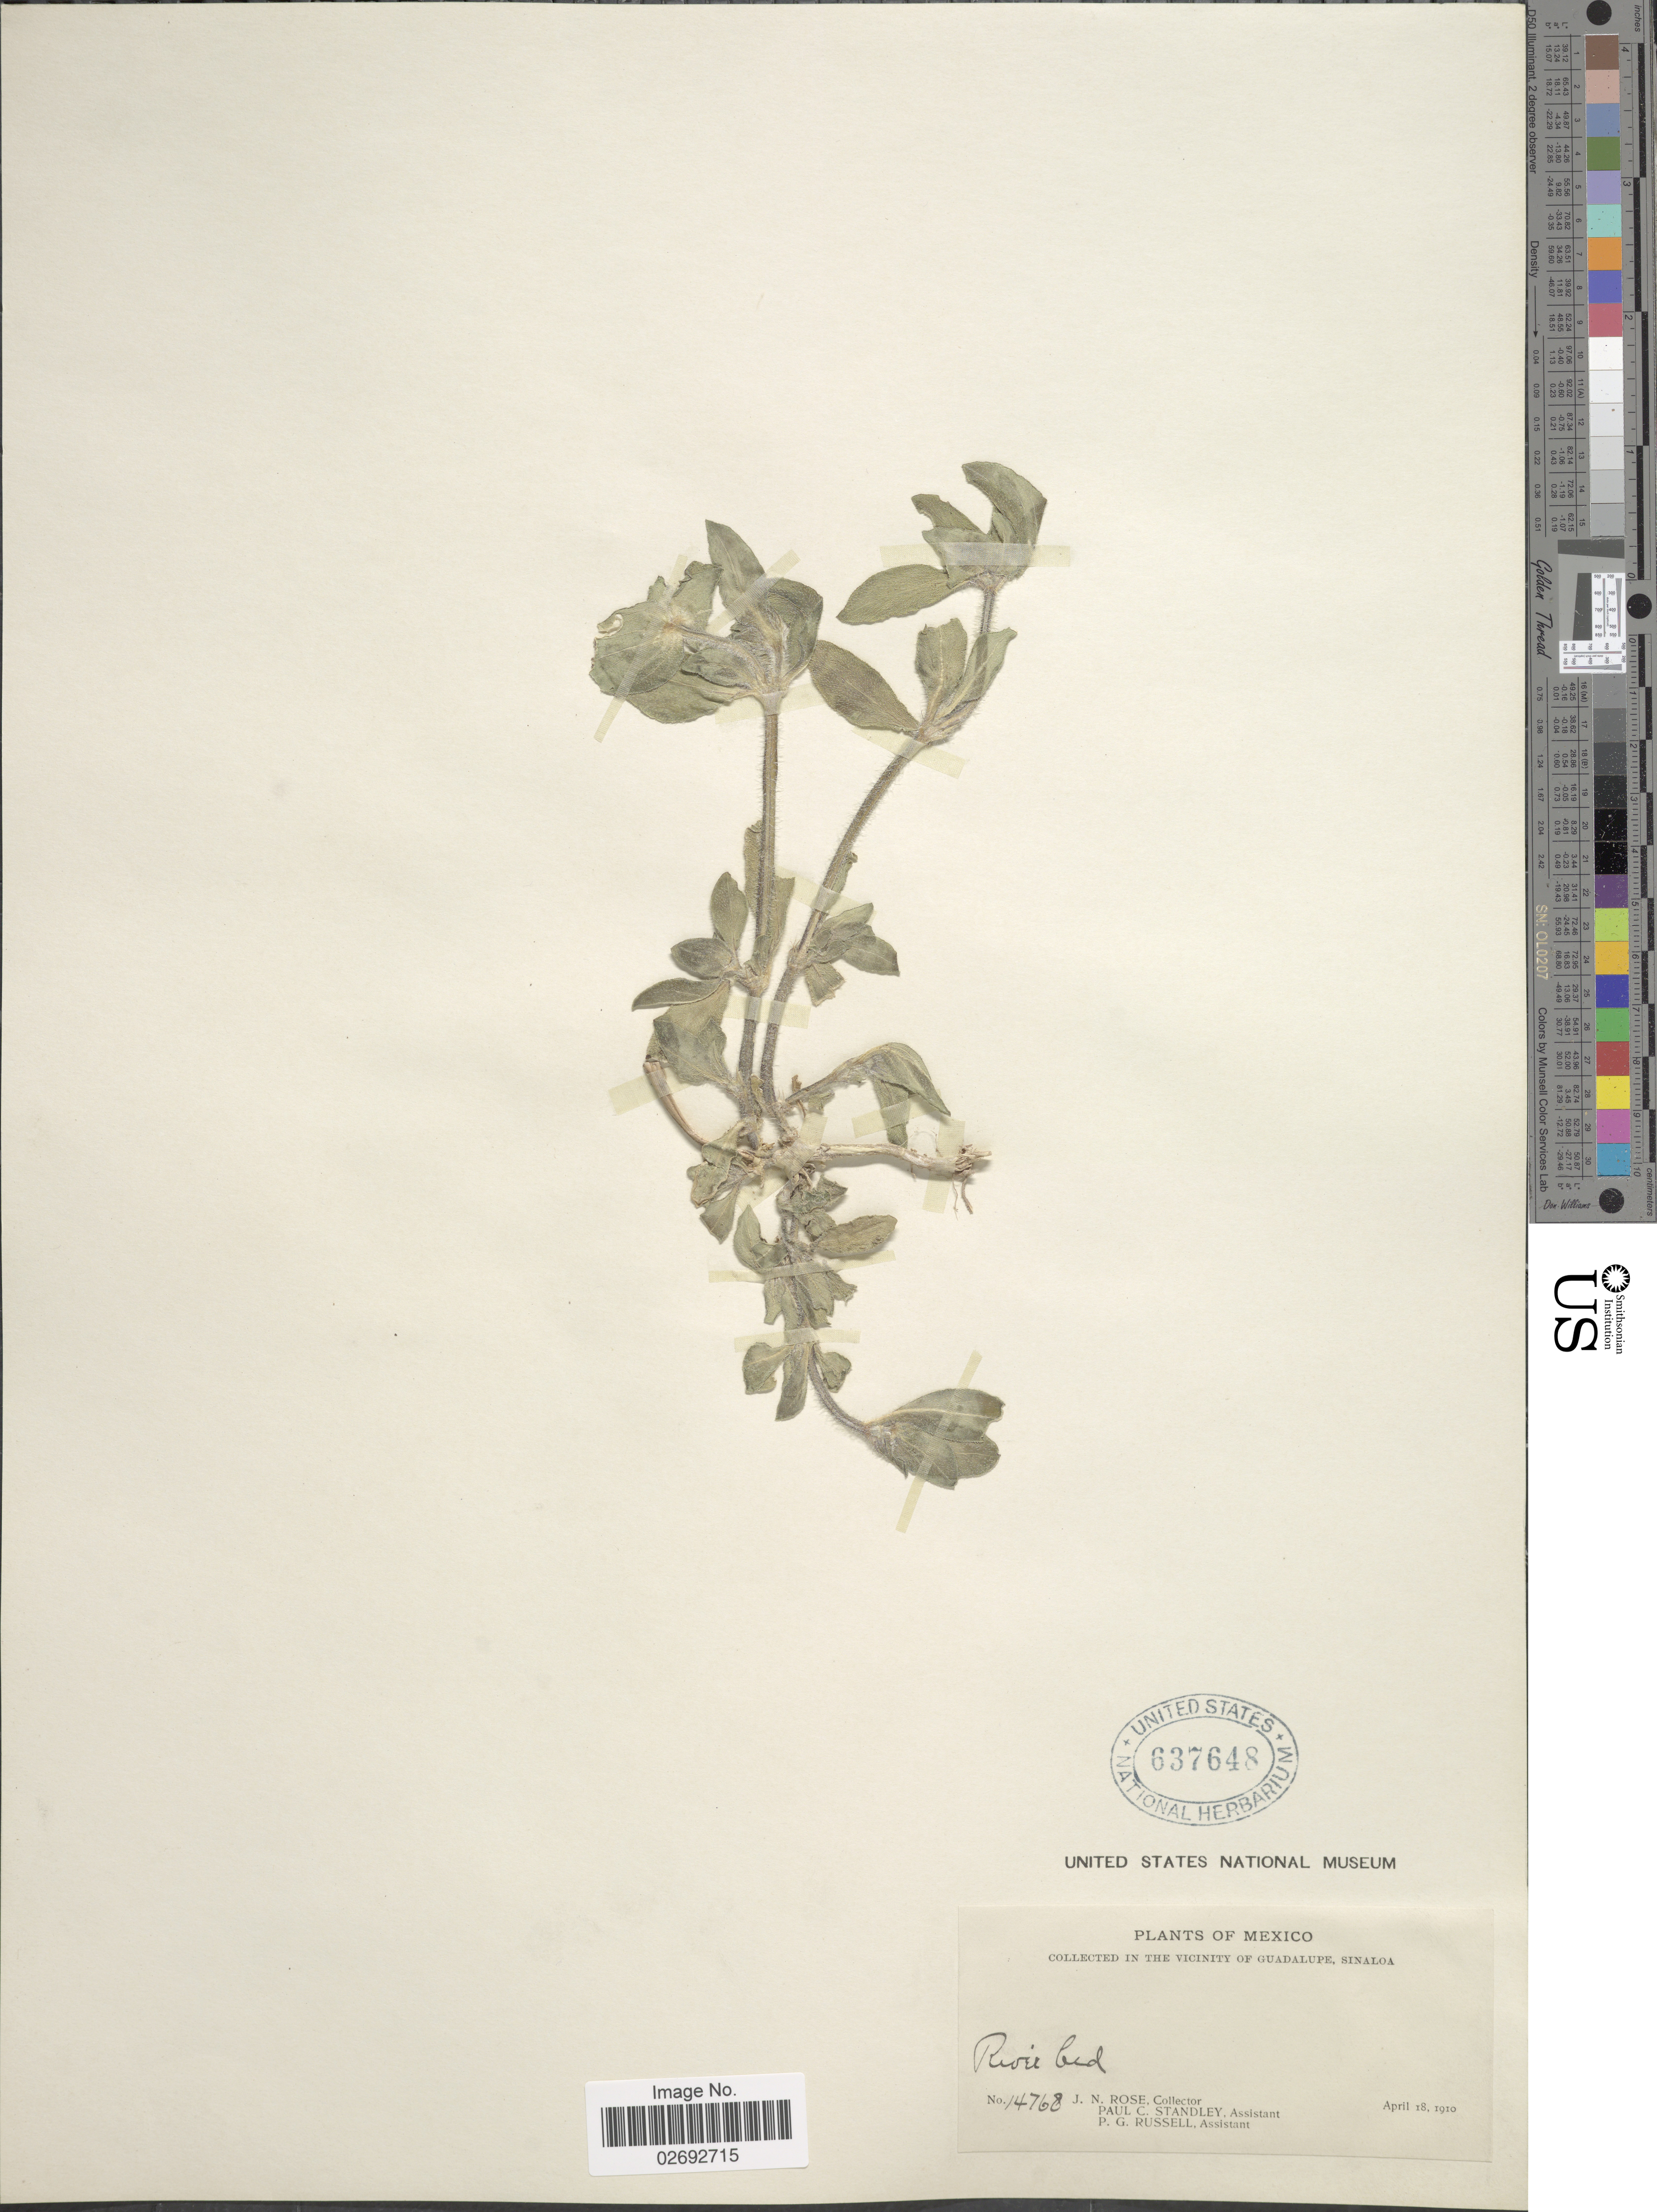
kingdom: Plantae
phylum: Tracheophyta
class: Magnoliopsida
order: Gentianales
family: Rubiaceae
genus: Richardia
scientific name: Richardia scabra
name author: L.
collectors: J. N. Rose, P. C. Standley & P. G. Russell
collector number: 14768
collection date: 1910-04-18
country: Mexico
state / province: Sinaloa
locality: In the vicinity of Guadalupe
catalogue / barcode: US 637648